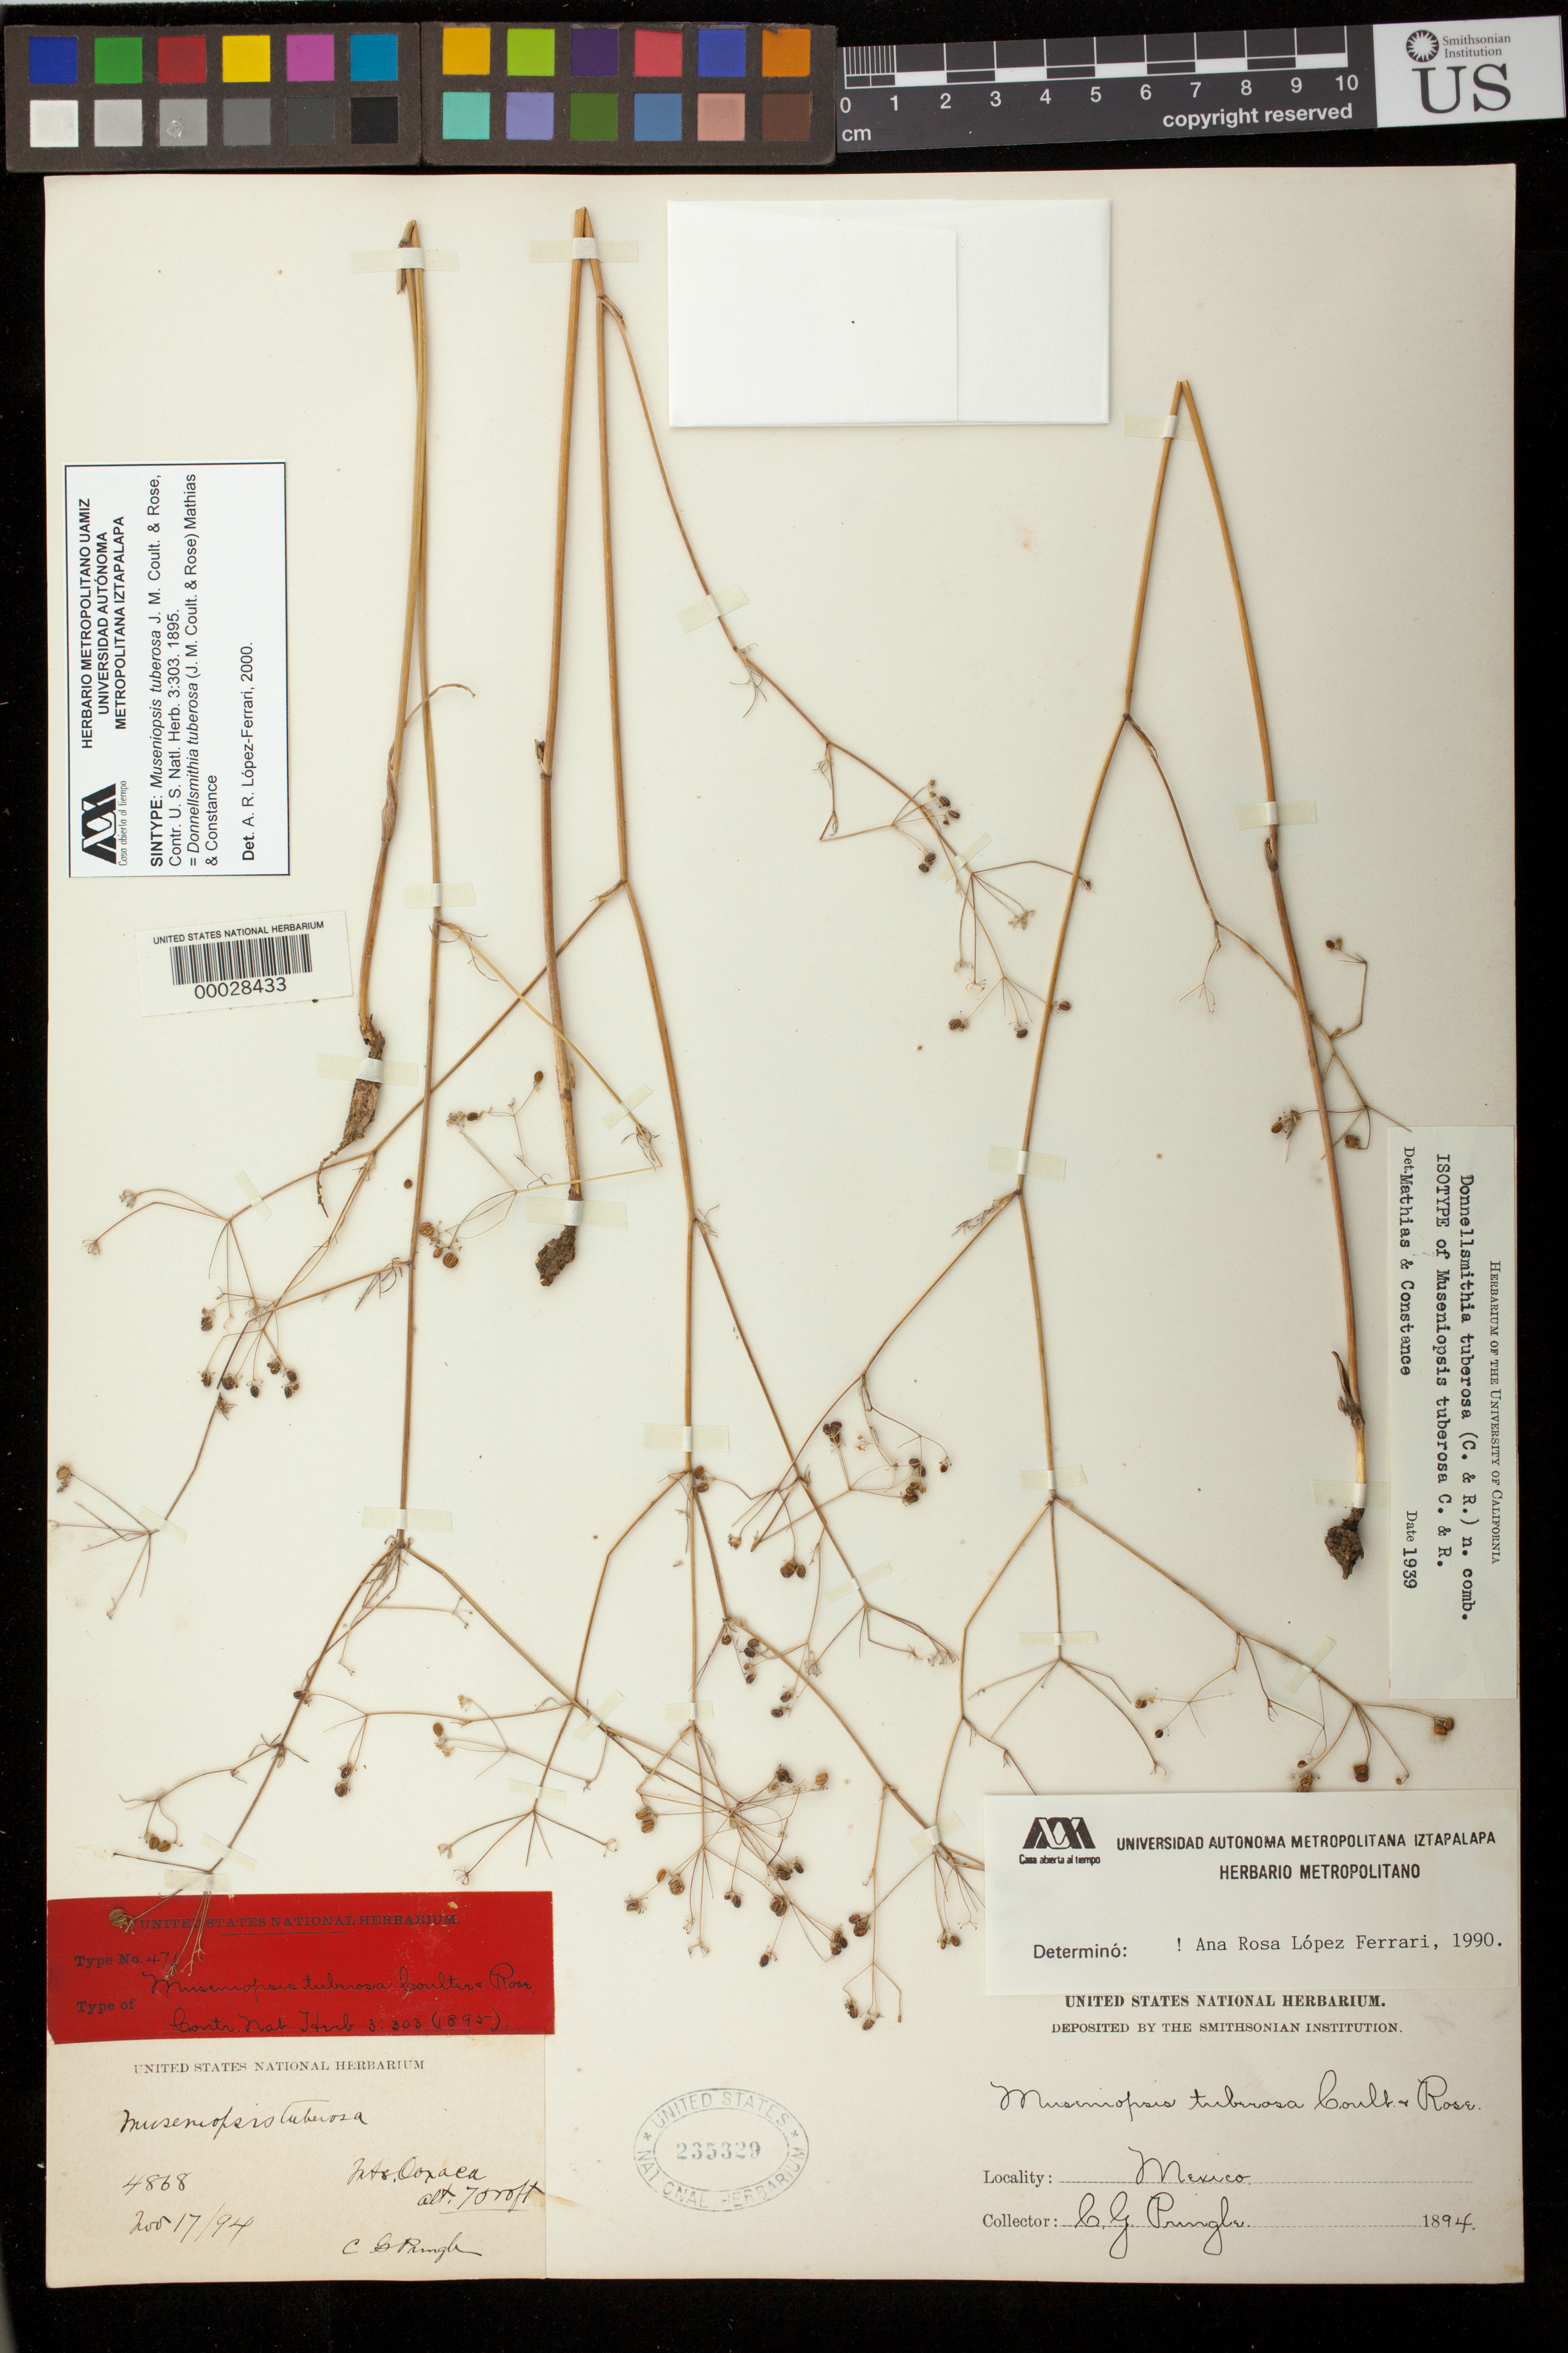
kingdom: Plantae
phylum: Tracheophyta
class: Magnoliopsida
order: Apiales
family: Apiaceae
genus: Museniopsis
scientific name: Museniopsis tuberosa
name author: J.M. Coult. & Rose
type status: Syntype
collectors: C. G. Pringle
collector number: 4868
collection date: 1894-11-17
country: Mexico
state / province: Oaxaca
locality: State of Oaxaca, Sierra de San Filipe.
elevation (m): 2134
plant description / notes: Printed labels on other specimens of Pringle 4868 indicate 2 elements collected on different dates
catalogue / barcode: US 235329